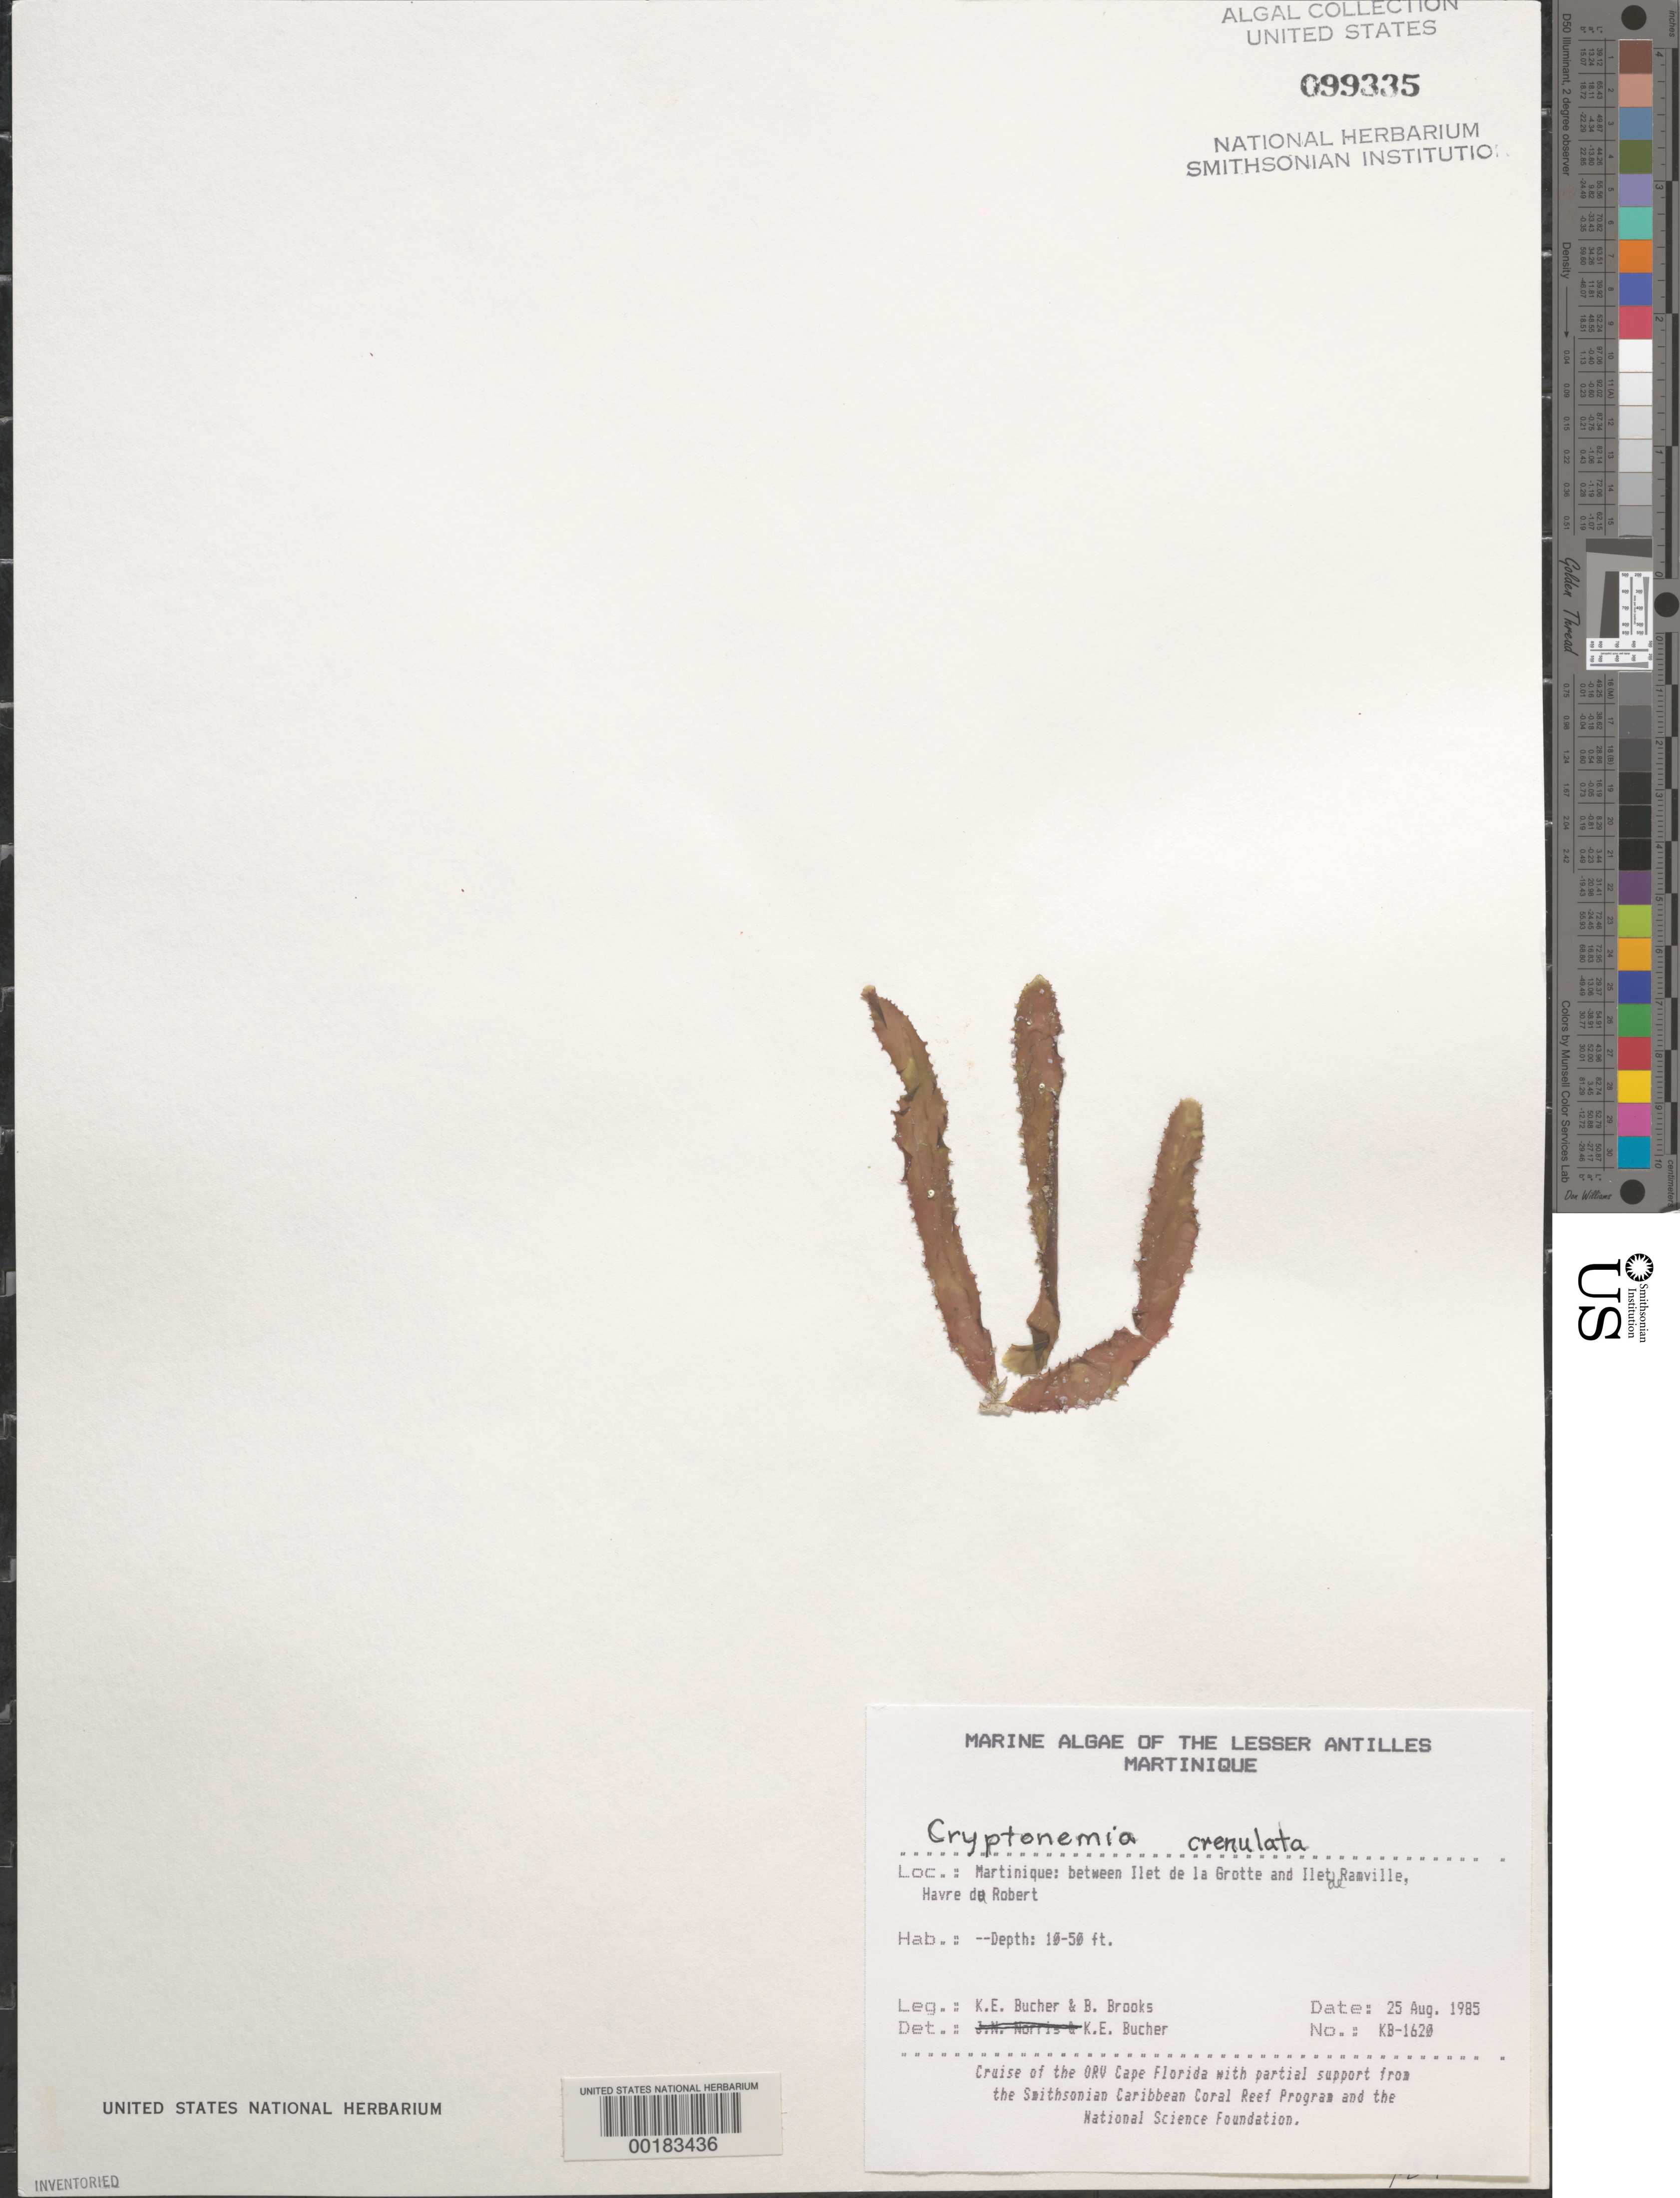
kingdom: Plantae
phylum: Rhodophyta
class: Florideophyceae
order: Halymeniales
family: Halymeniaceae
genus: Cryptonemia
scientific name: Cryptonemia crenulata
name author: (J. Agardh) J. Agardh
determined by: Bucher, Katina E.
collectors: K. E. Bucher & B. Brooks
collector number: KB-1620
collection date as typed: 25 Aug 1985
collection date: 1985-08-25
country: Martinique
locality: Between Ilet de la Grotte and Ilet de Ramville, Havre du Robert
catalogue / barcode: US 99335